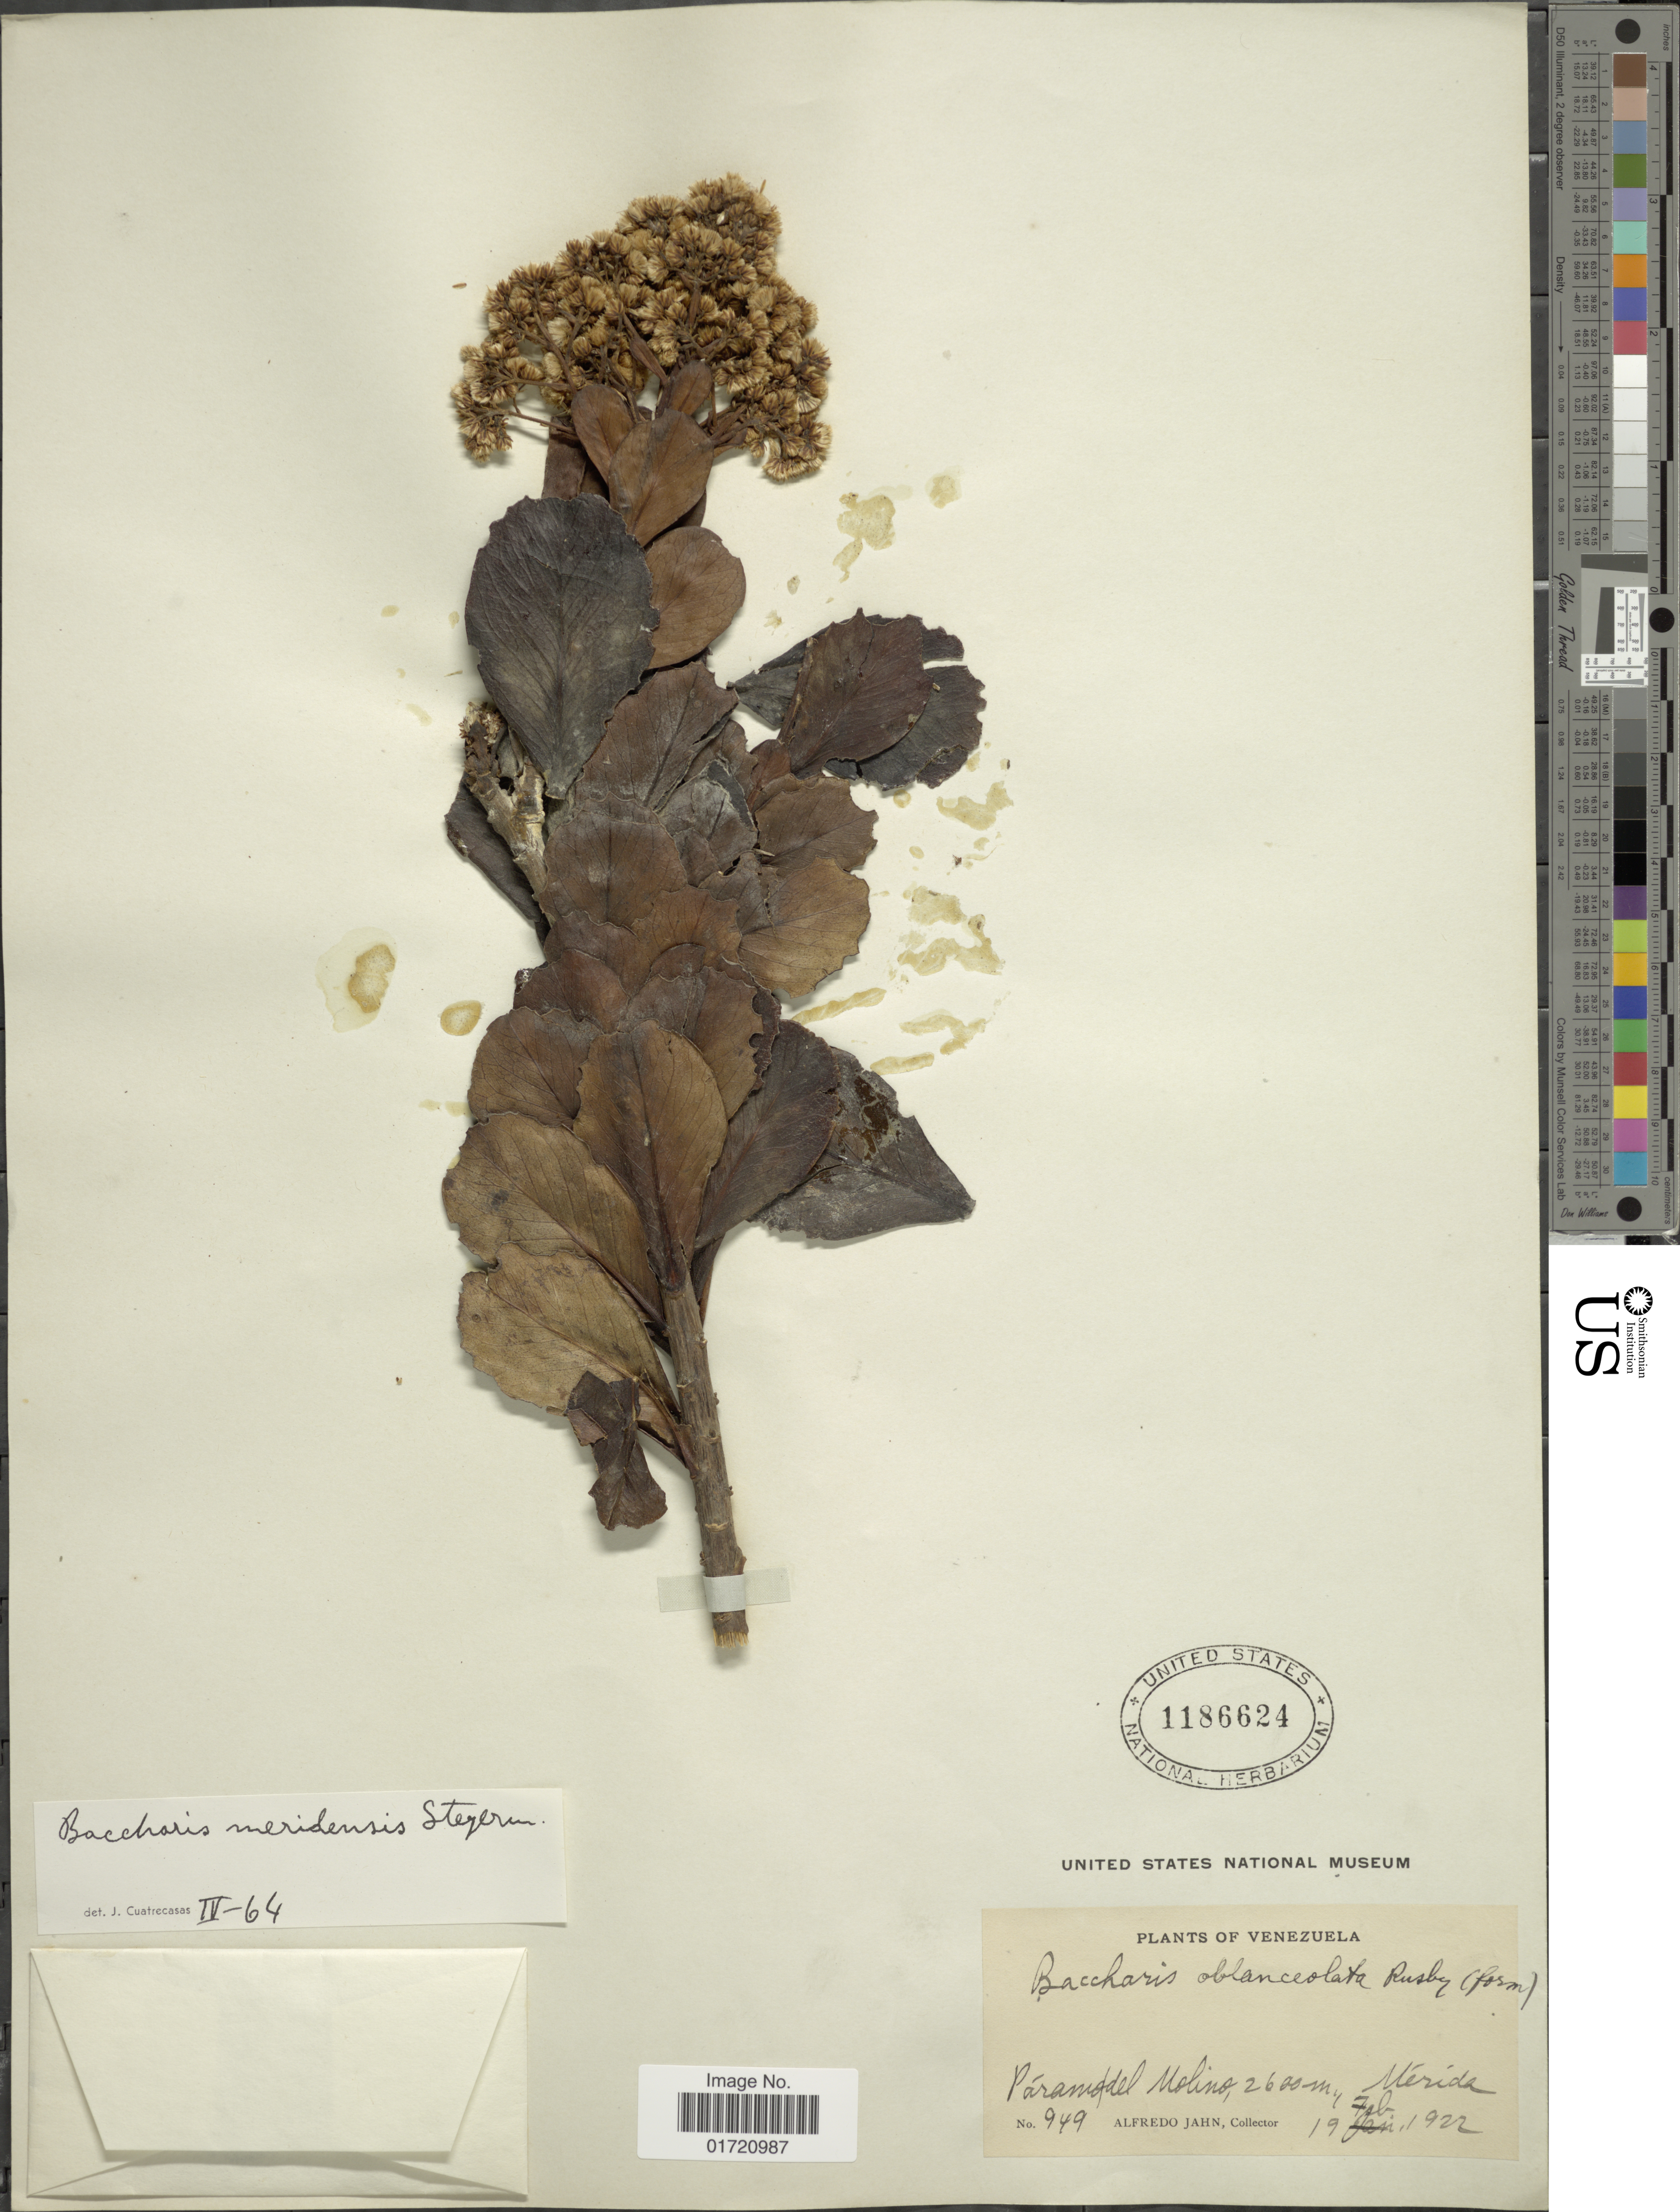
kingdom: Plantae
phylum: Tracheophyta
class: Magnoliopsida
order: Asterales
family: Asteraceae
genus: Baccharis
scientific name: Baccharis meridensis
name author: Steyerm.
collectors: A. Jahn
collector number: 949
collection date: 1922-02-19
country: Venezuela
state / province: Mérida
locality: Paramo del Molino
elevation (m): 2600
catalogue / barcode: US 1186624